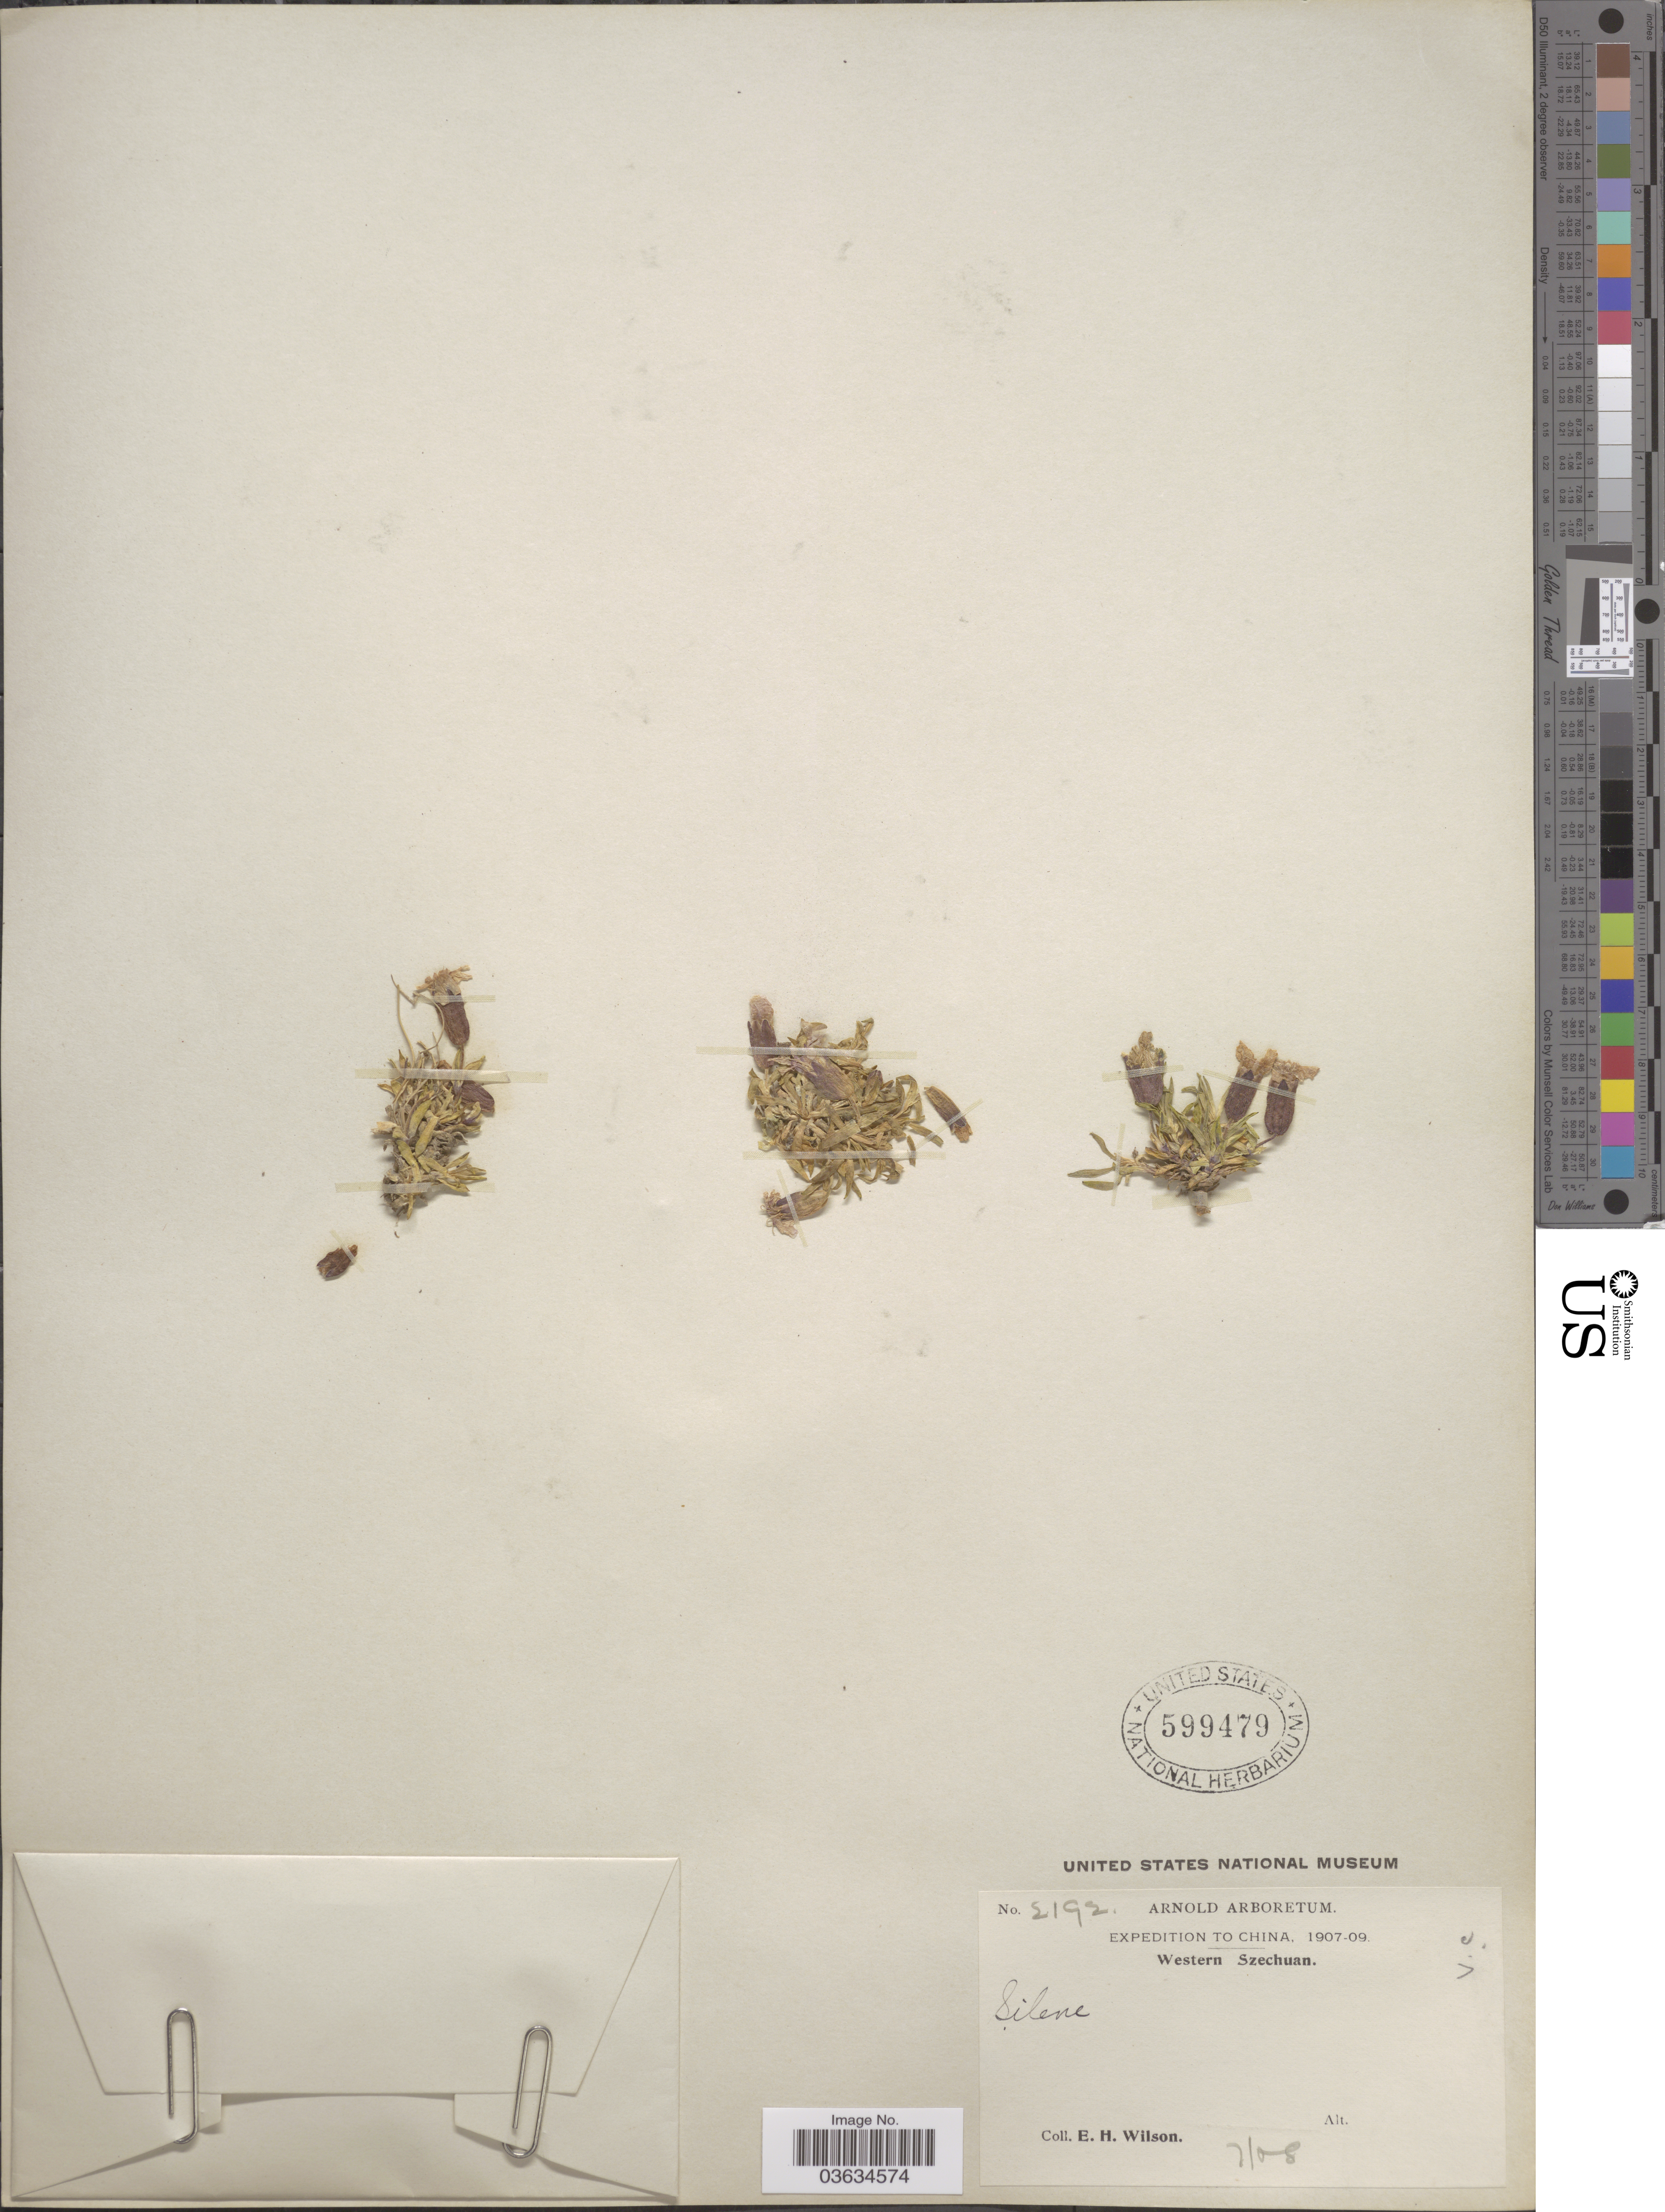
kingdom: Plantae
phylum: Tracheophyta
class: Magnoliopsida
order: Caryophyllales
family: Caryophyllaceae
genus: Silene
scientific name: Silene sp.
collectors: E. Wilson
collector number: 2192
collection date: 1908-07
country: China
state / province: Sichuan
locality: Western Szechuan.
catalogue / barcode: US 599479